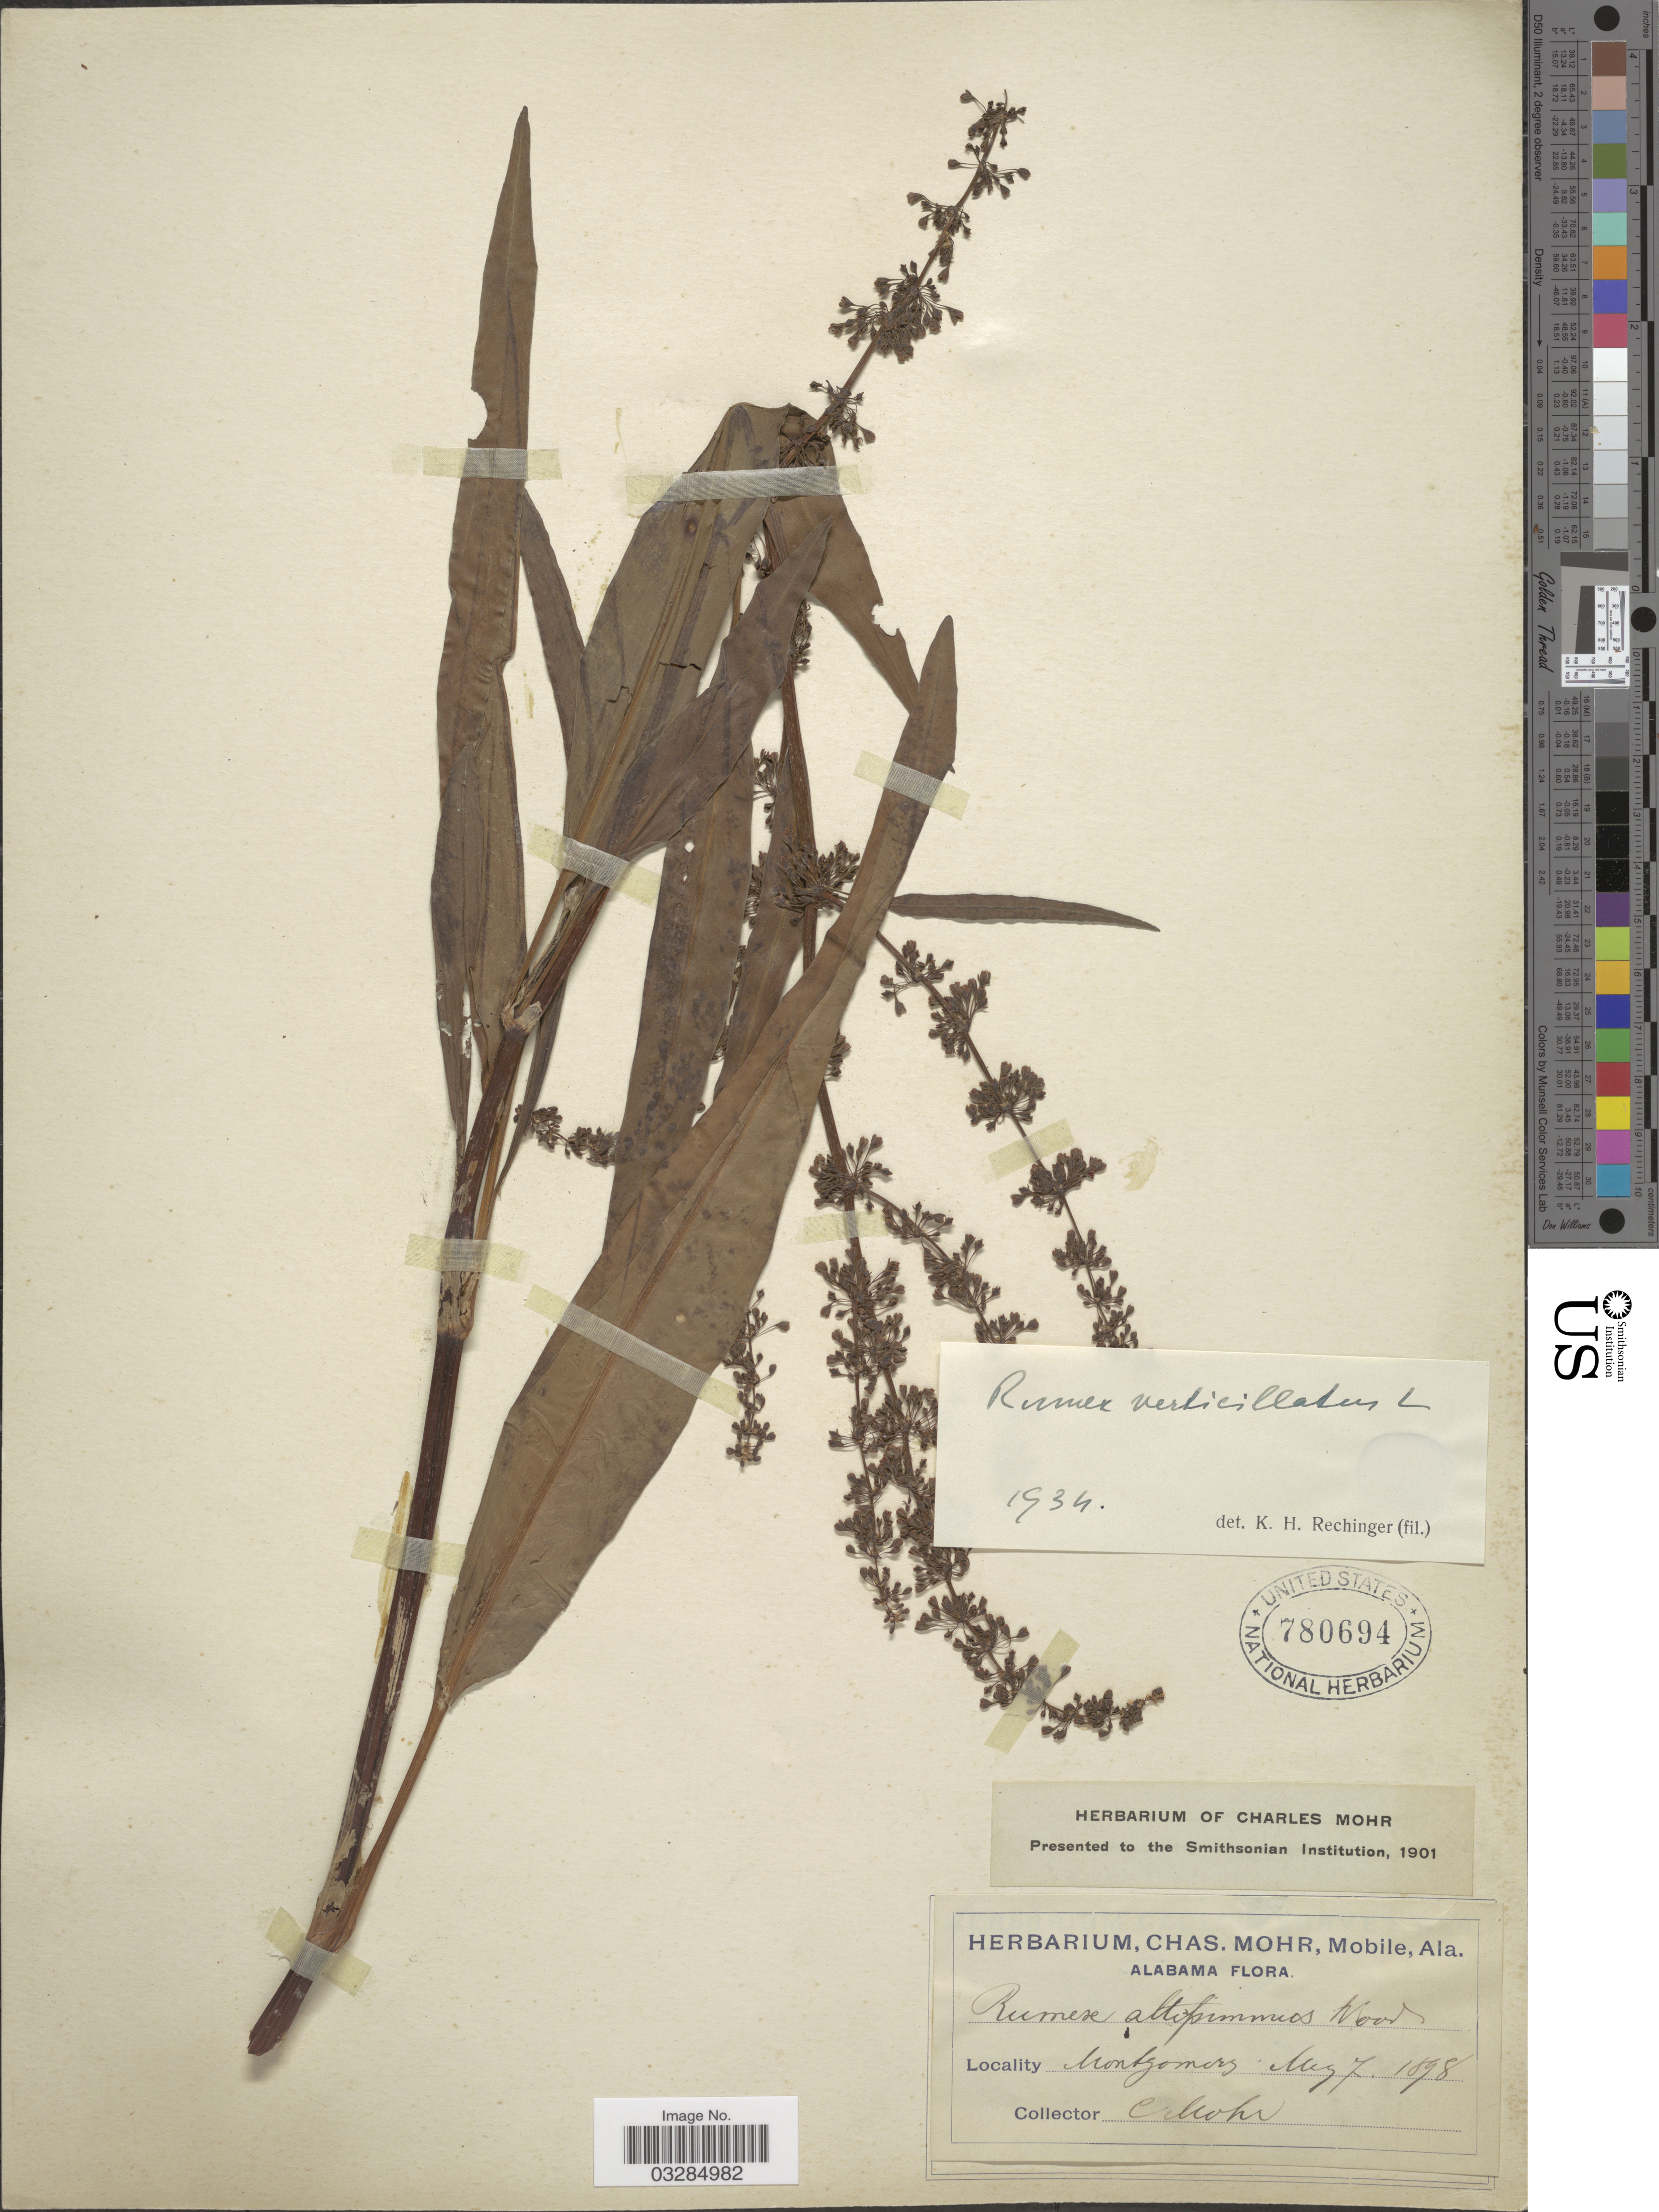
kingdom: Plantae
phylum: Tracheophyta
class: Magnoliopsida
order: Caryophyllales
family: Polygonaceae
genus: Rumex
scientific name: Rumex verticillatus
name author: L.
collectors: C. T. Mohr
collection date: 1898-05-07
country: United States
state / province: Alabama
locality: Montgomery.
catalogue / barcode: US 780694